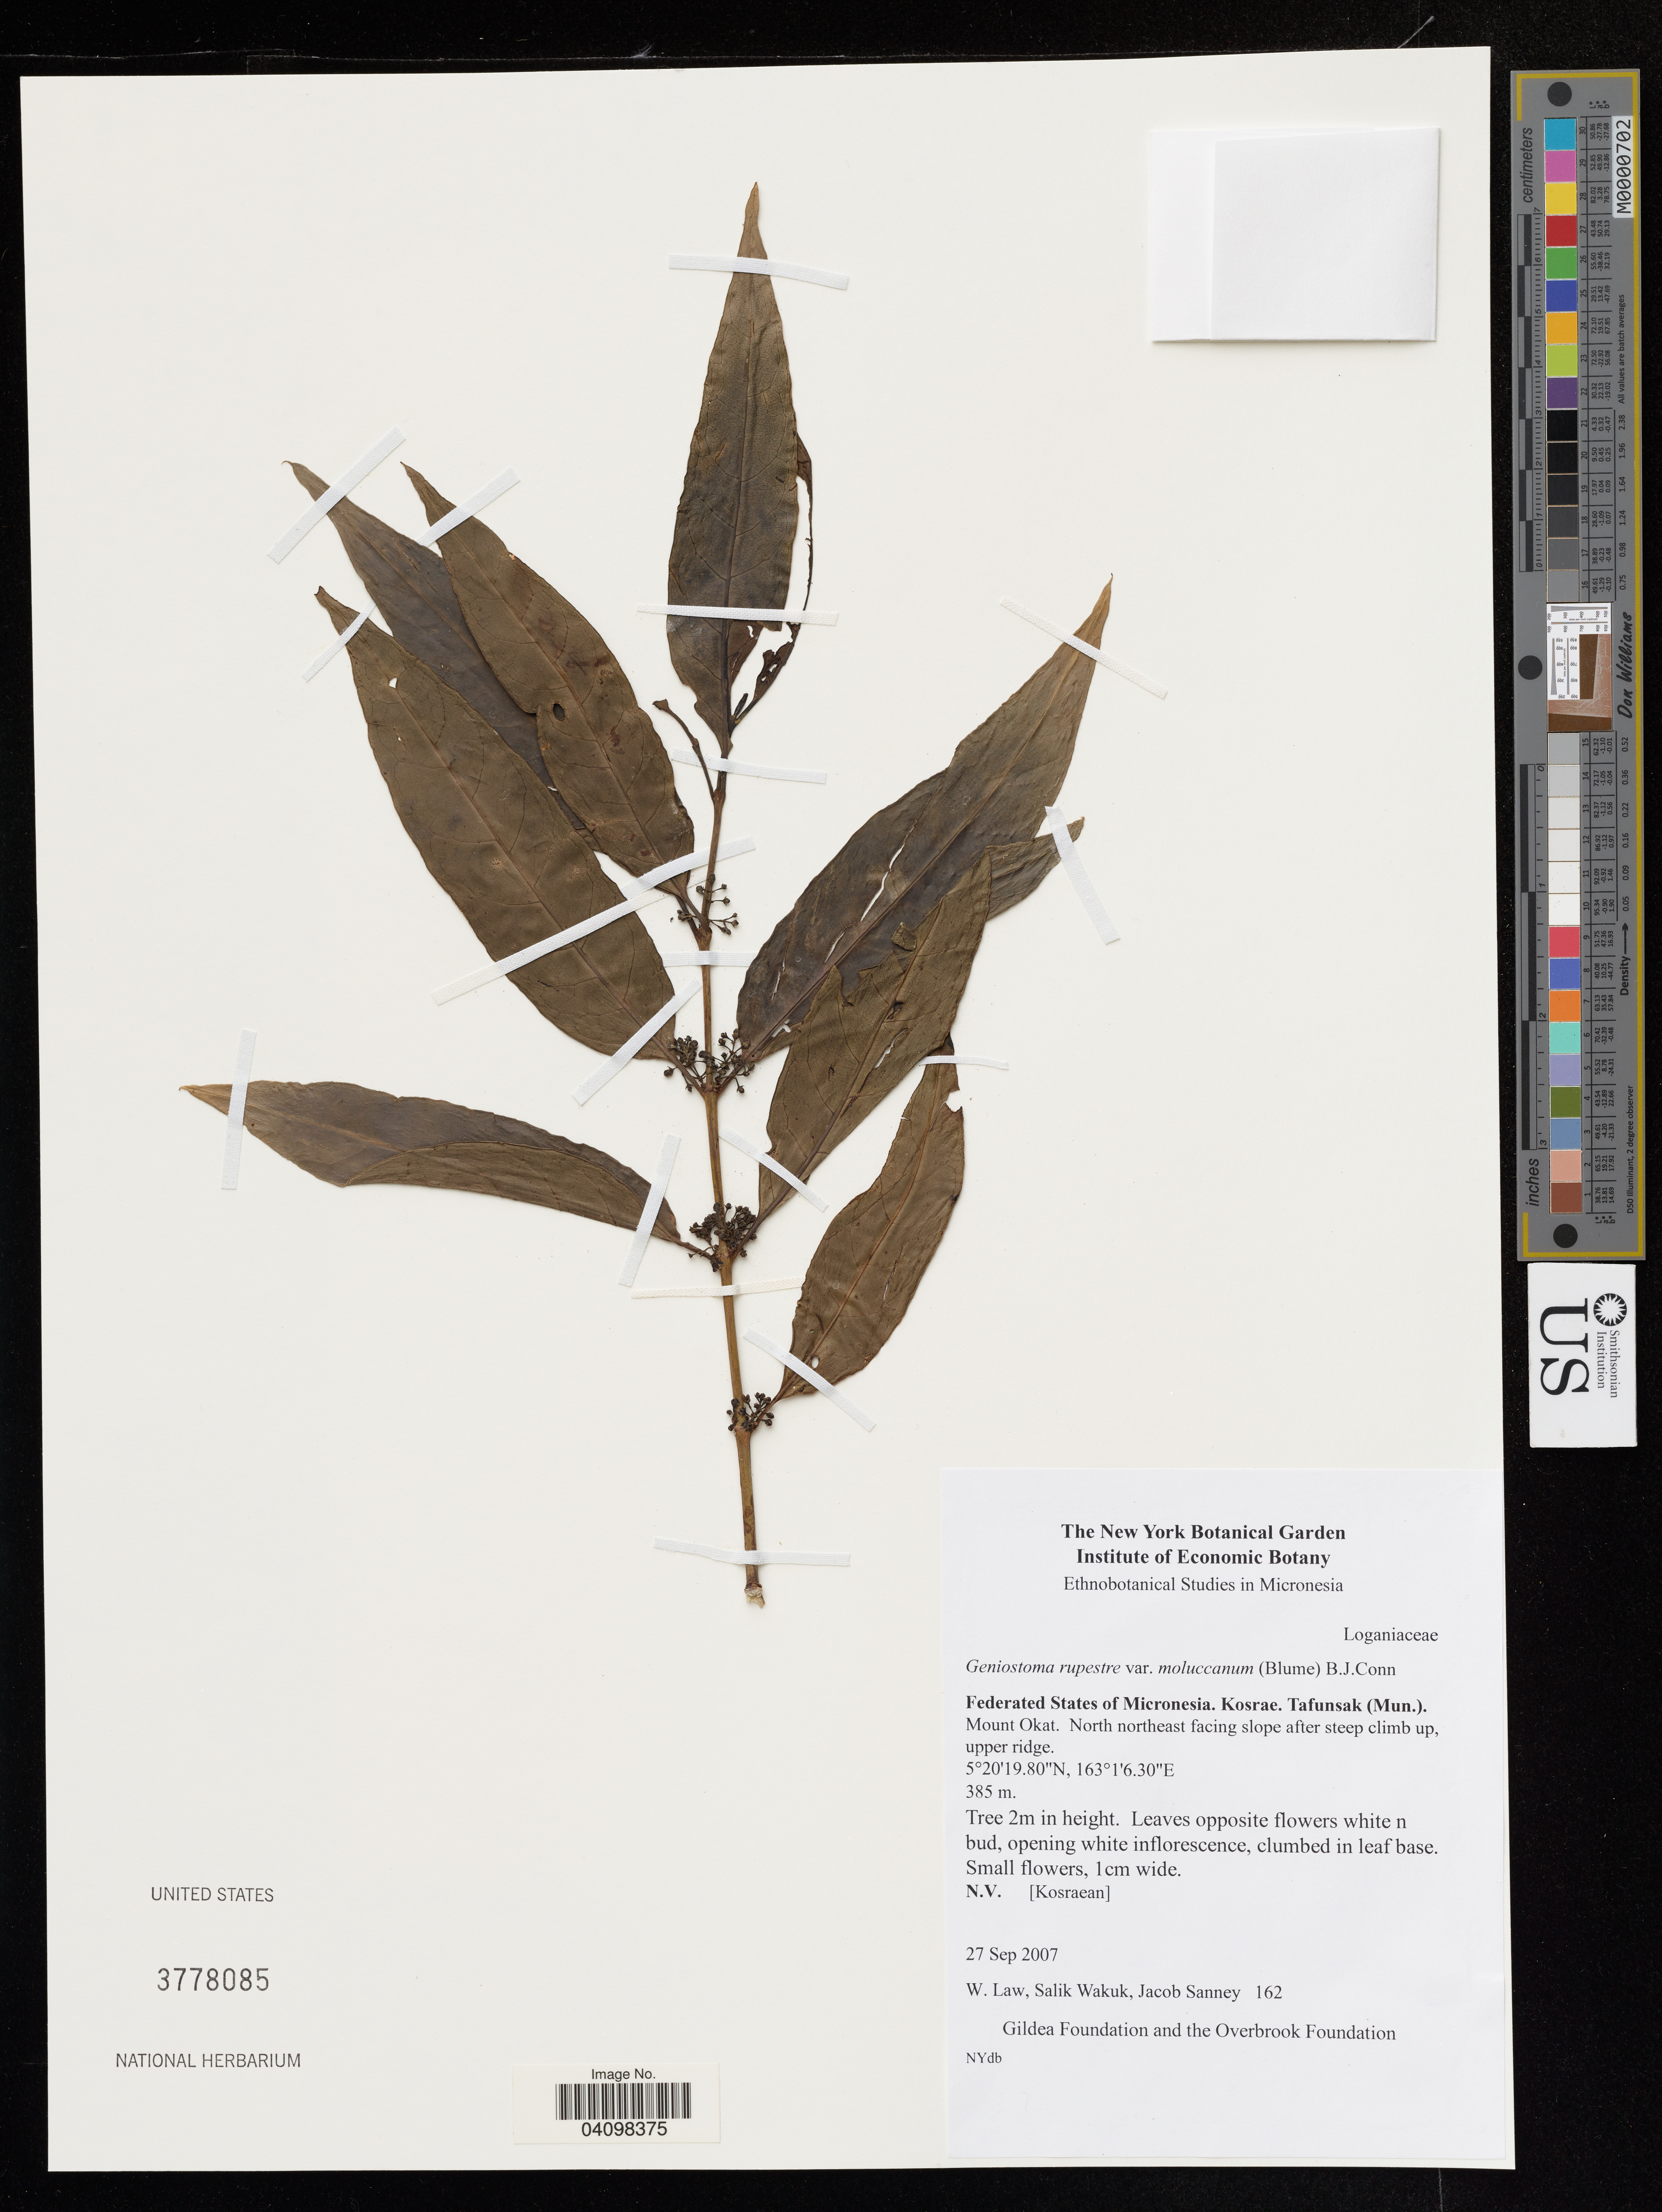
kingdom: Plantae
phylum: Tracheophyta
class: Magnoliopsida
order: Gentianales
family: Loganiaceae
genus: Geniostoma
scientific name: Geniostoma rupestre var. moluccanum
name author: (Blume) B.J. Conn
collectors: W. Law & S. Wakuk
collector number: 162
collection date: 2007-09-27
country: Micronesia, Federated States of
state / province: Kosrae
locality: Tafunsak (Mun.). Mount Okat. North northeast facing slope after steep climb up, upper ridge.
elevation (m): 385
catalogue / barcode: US 3778085